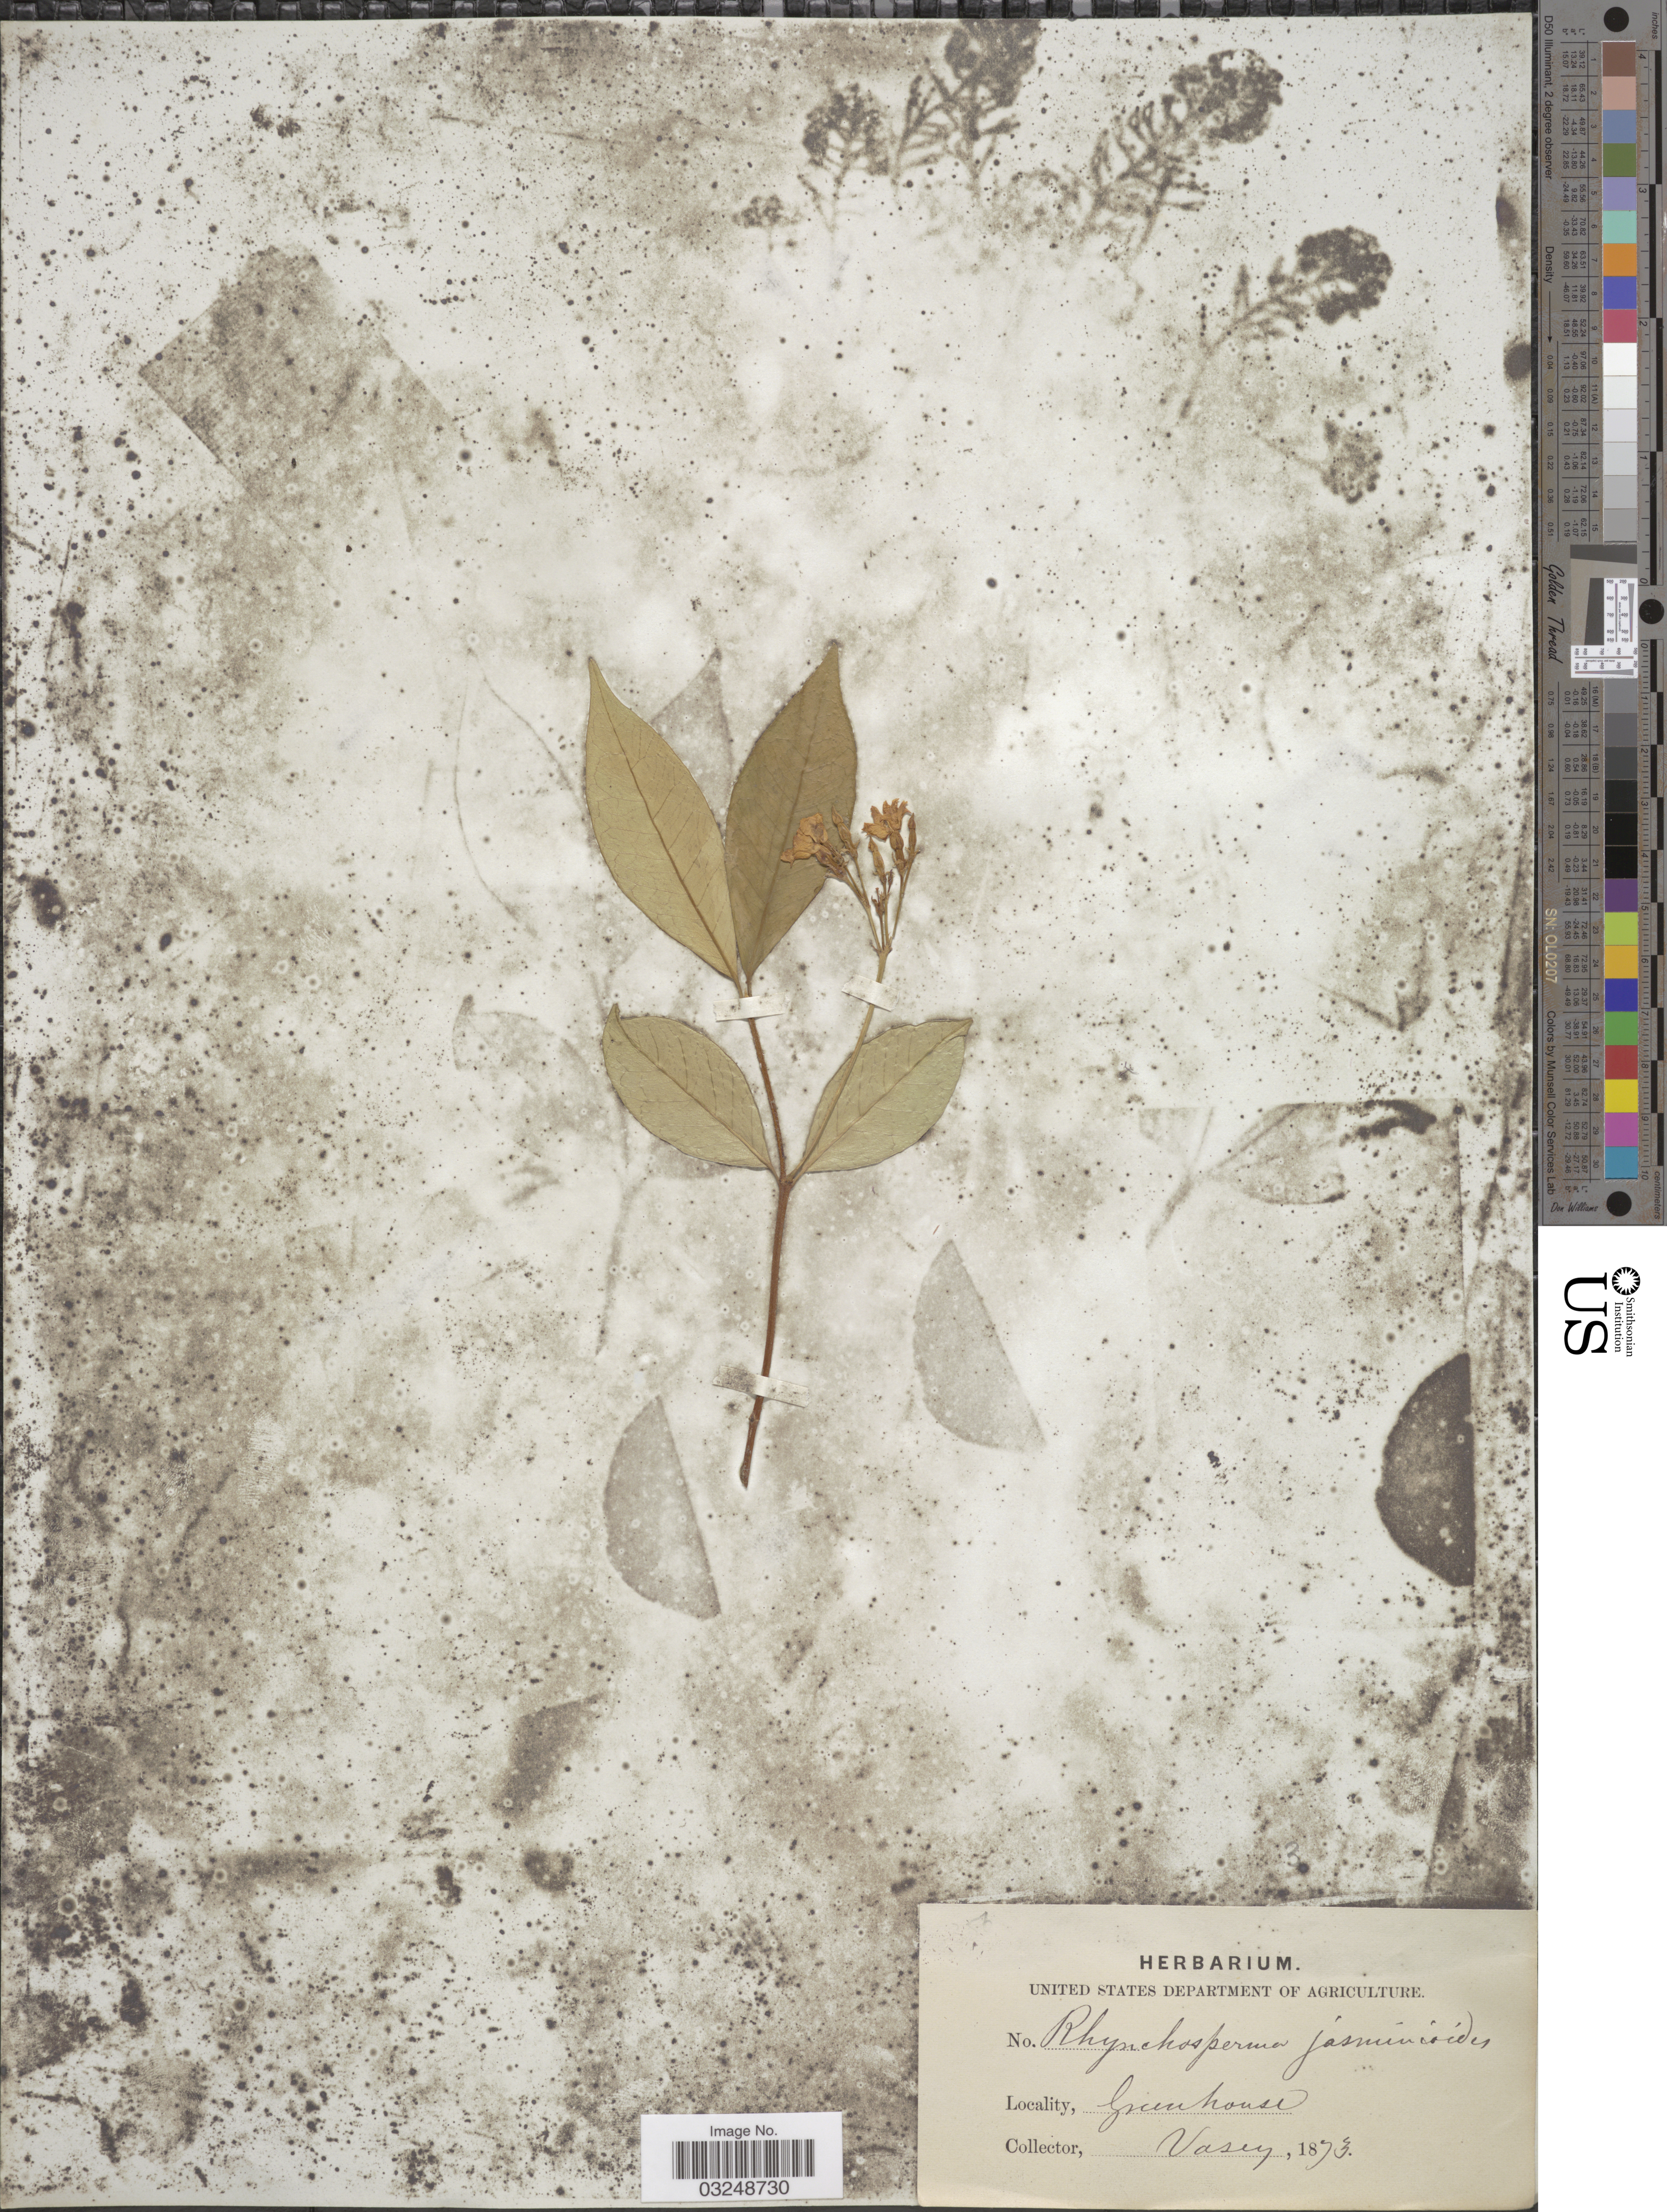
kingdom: Plantae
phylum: Tracheophyta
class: Magnoliopsida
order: Gentianales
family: Apocynaceae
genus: Trachelospermum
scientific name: Trachelospermum jasminoides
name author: (Lindl.) Lem.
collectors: Vasey, --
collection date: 1873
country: United States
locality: Greenhouse.